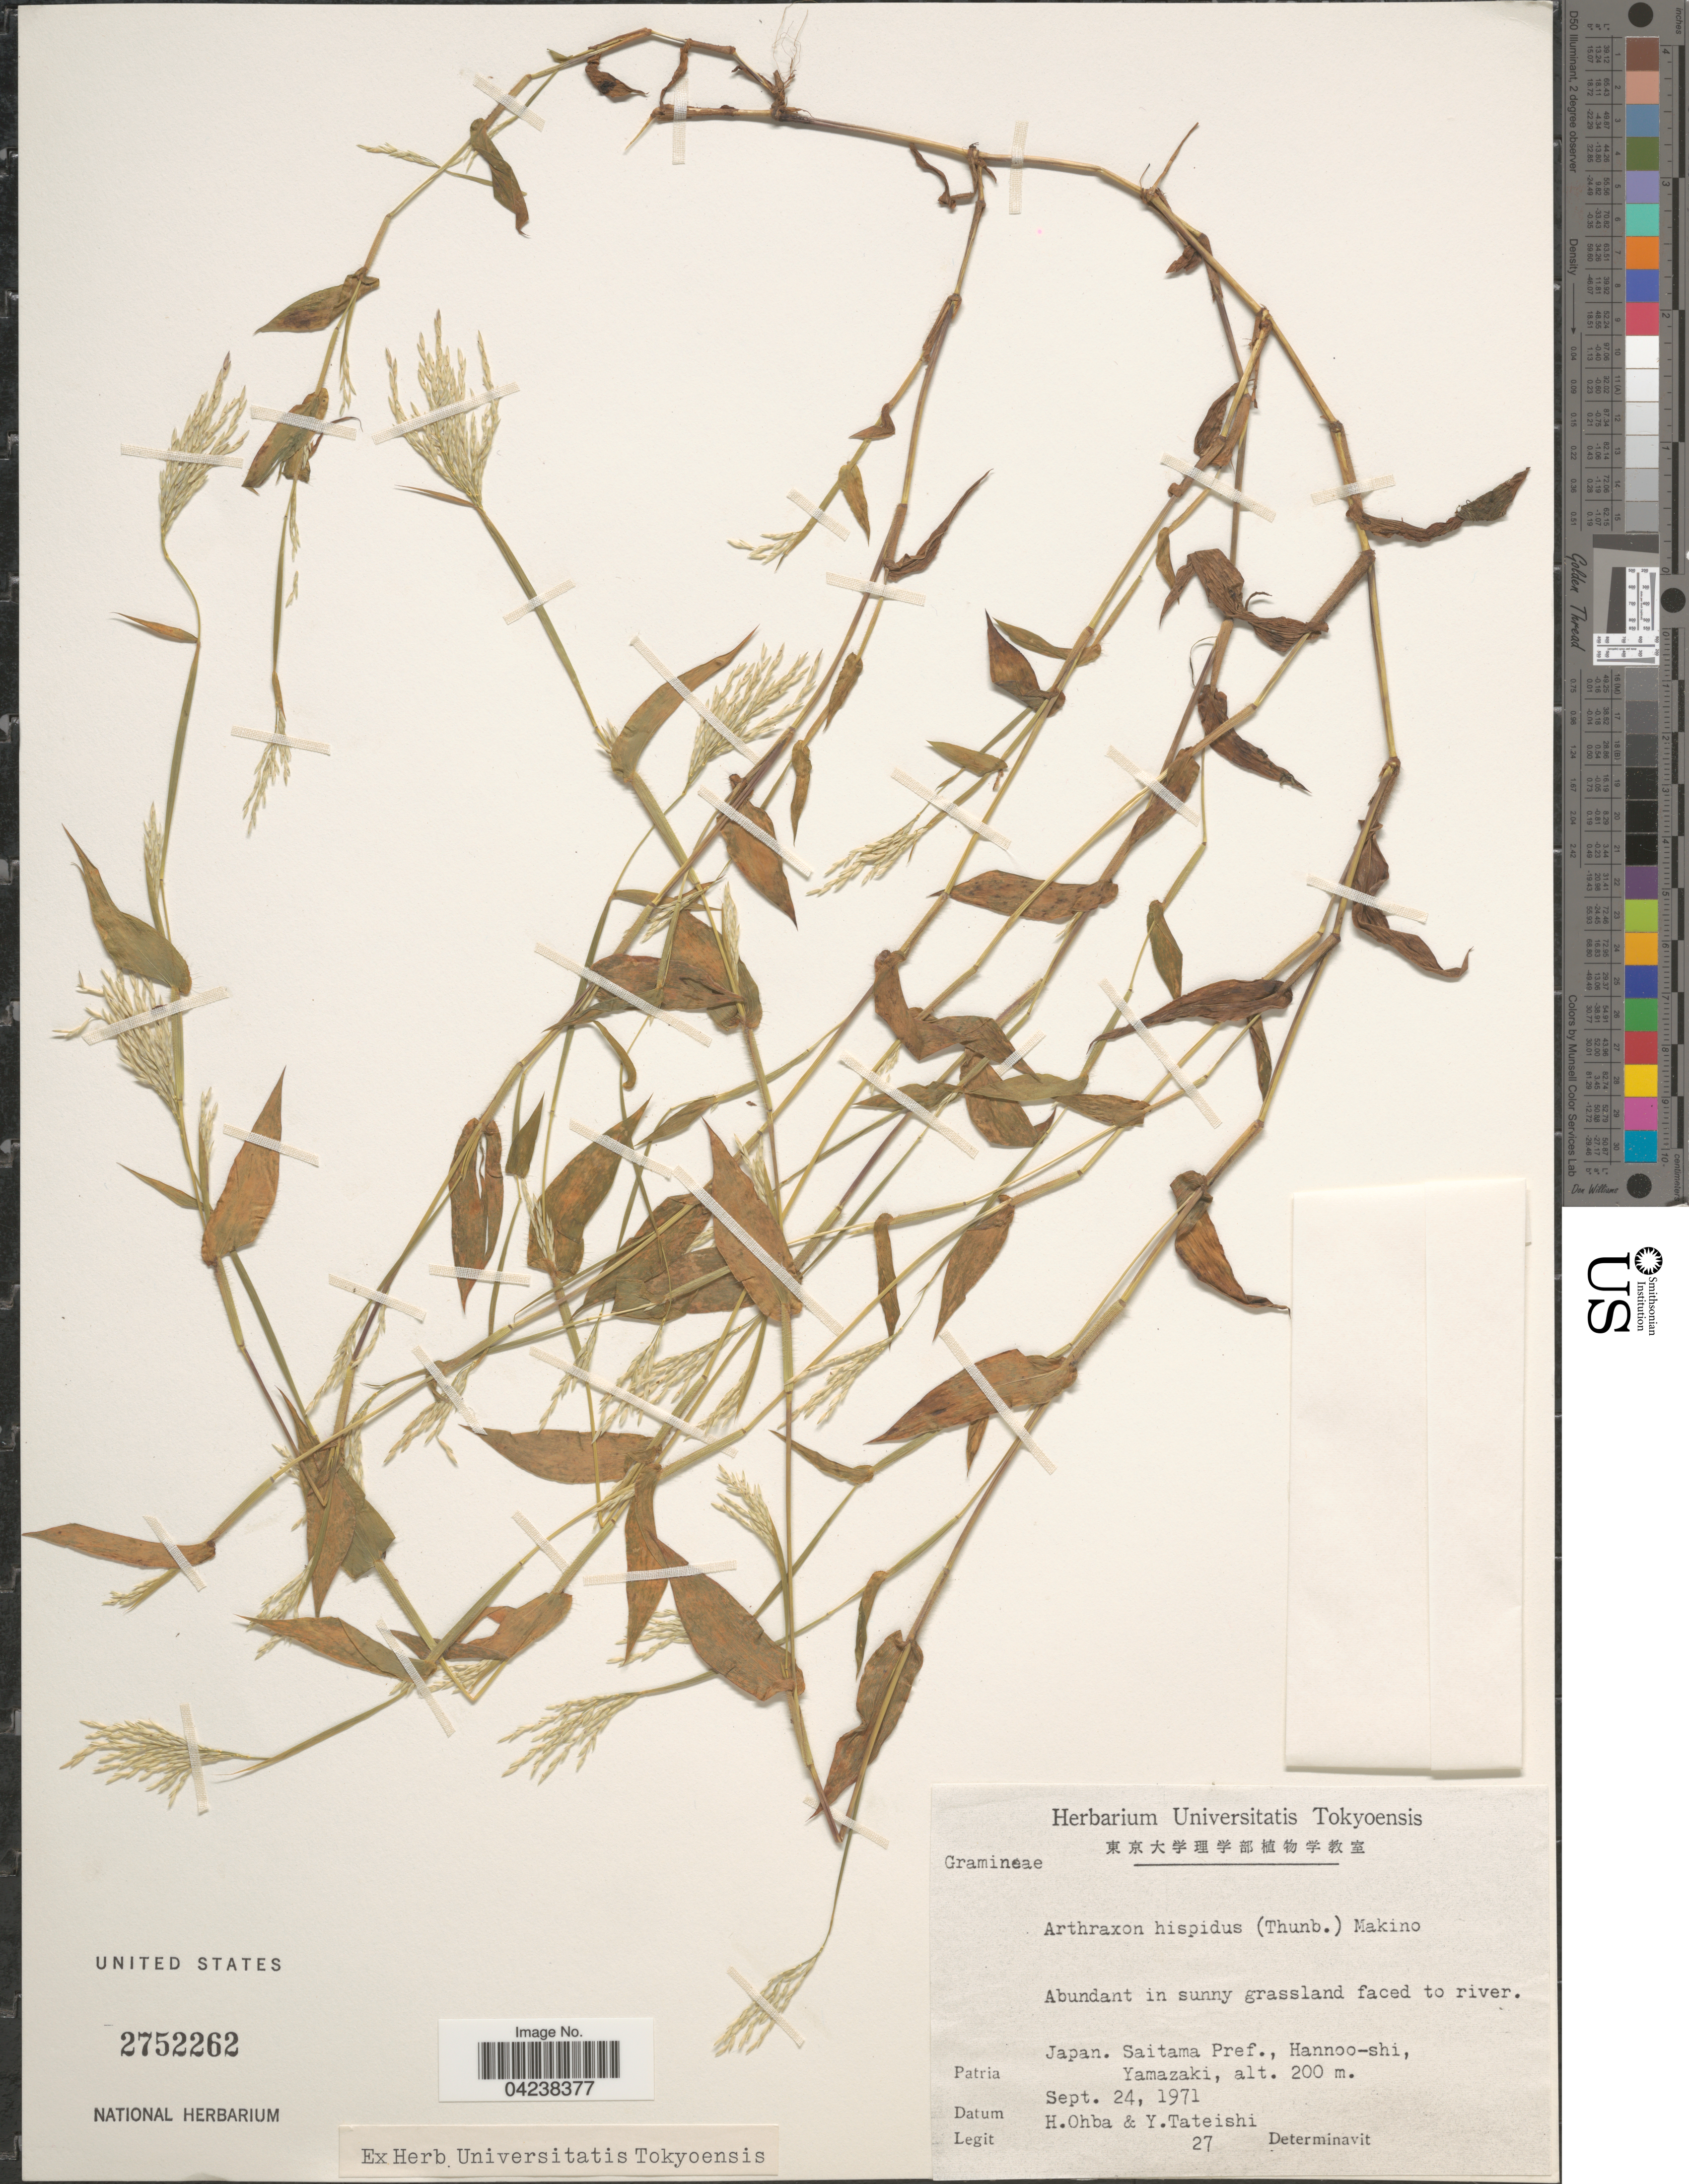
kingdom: Plantae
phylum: Tracheophyta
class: Liliopsida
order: Poales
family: Poaceae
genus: Arthraxon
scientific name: Arthraxon hispidus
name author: (Thunb.) Makino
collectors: H. Ohba & Y. Tateishi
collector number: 27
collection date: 1971-09-24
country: Japan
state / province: Saitama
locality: Patria Japan. Saitama Pref., Hannoo-shi, Yamazaki.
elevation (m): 200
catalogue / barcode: US 2752262